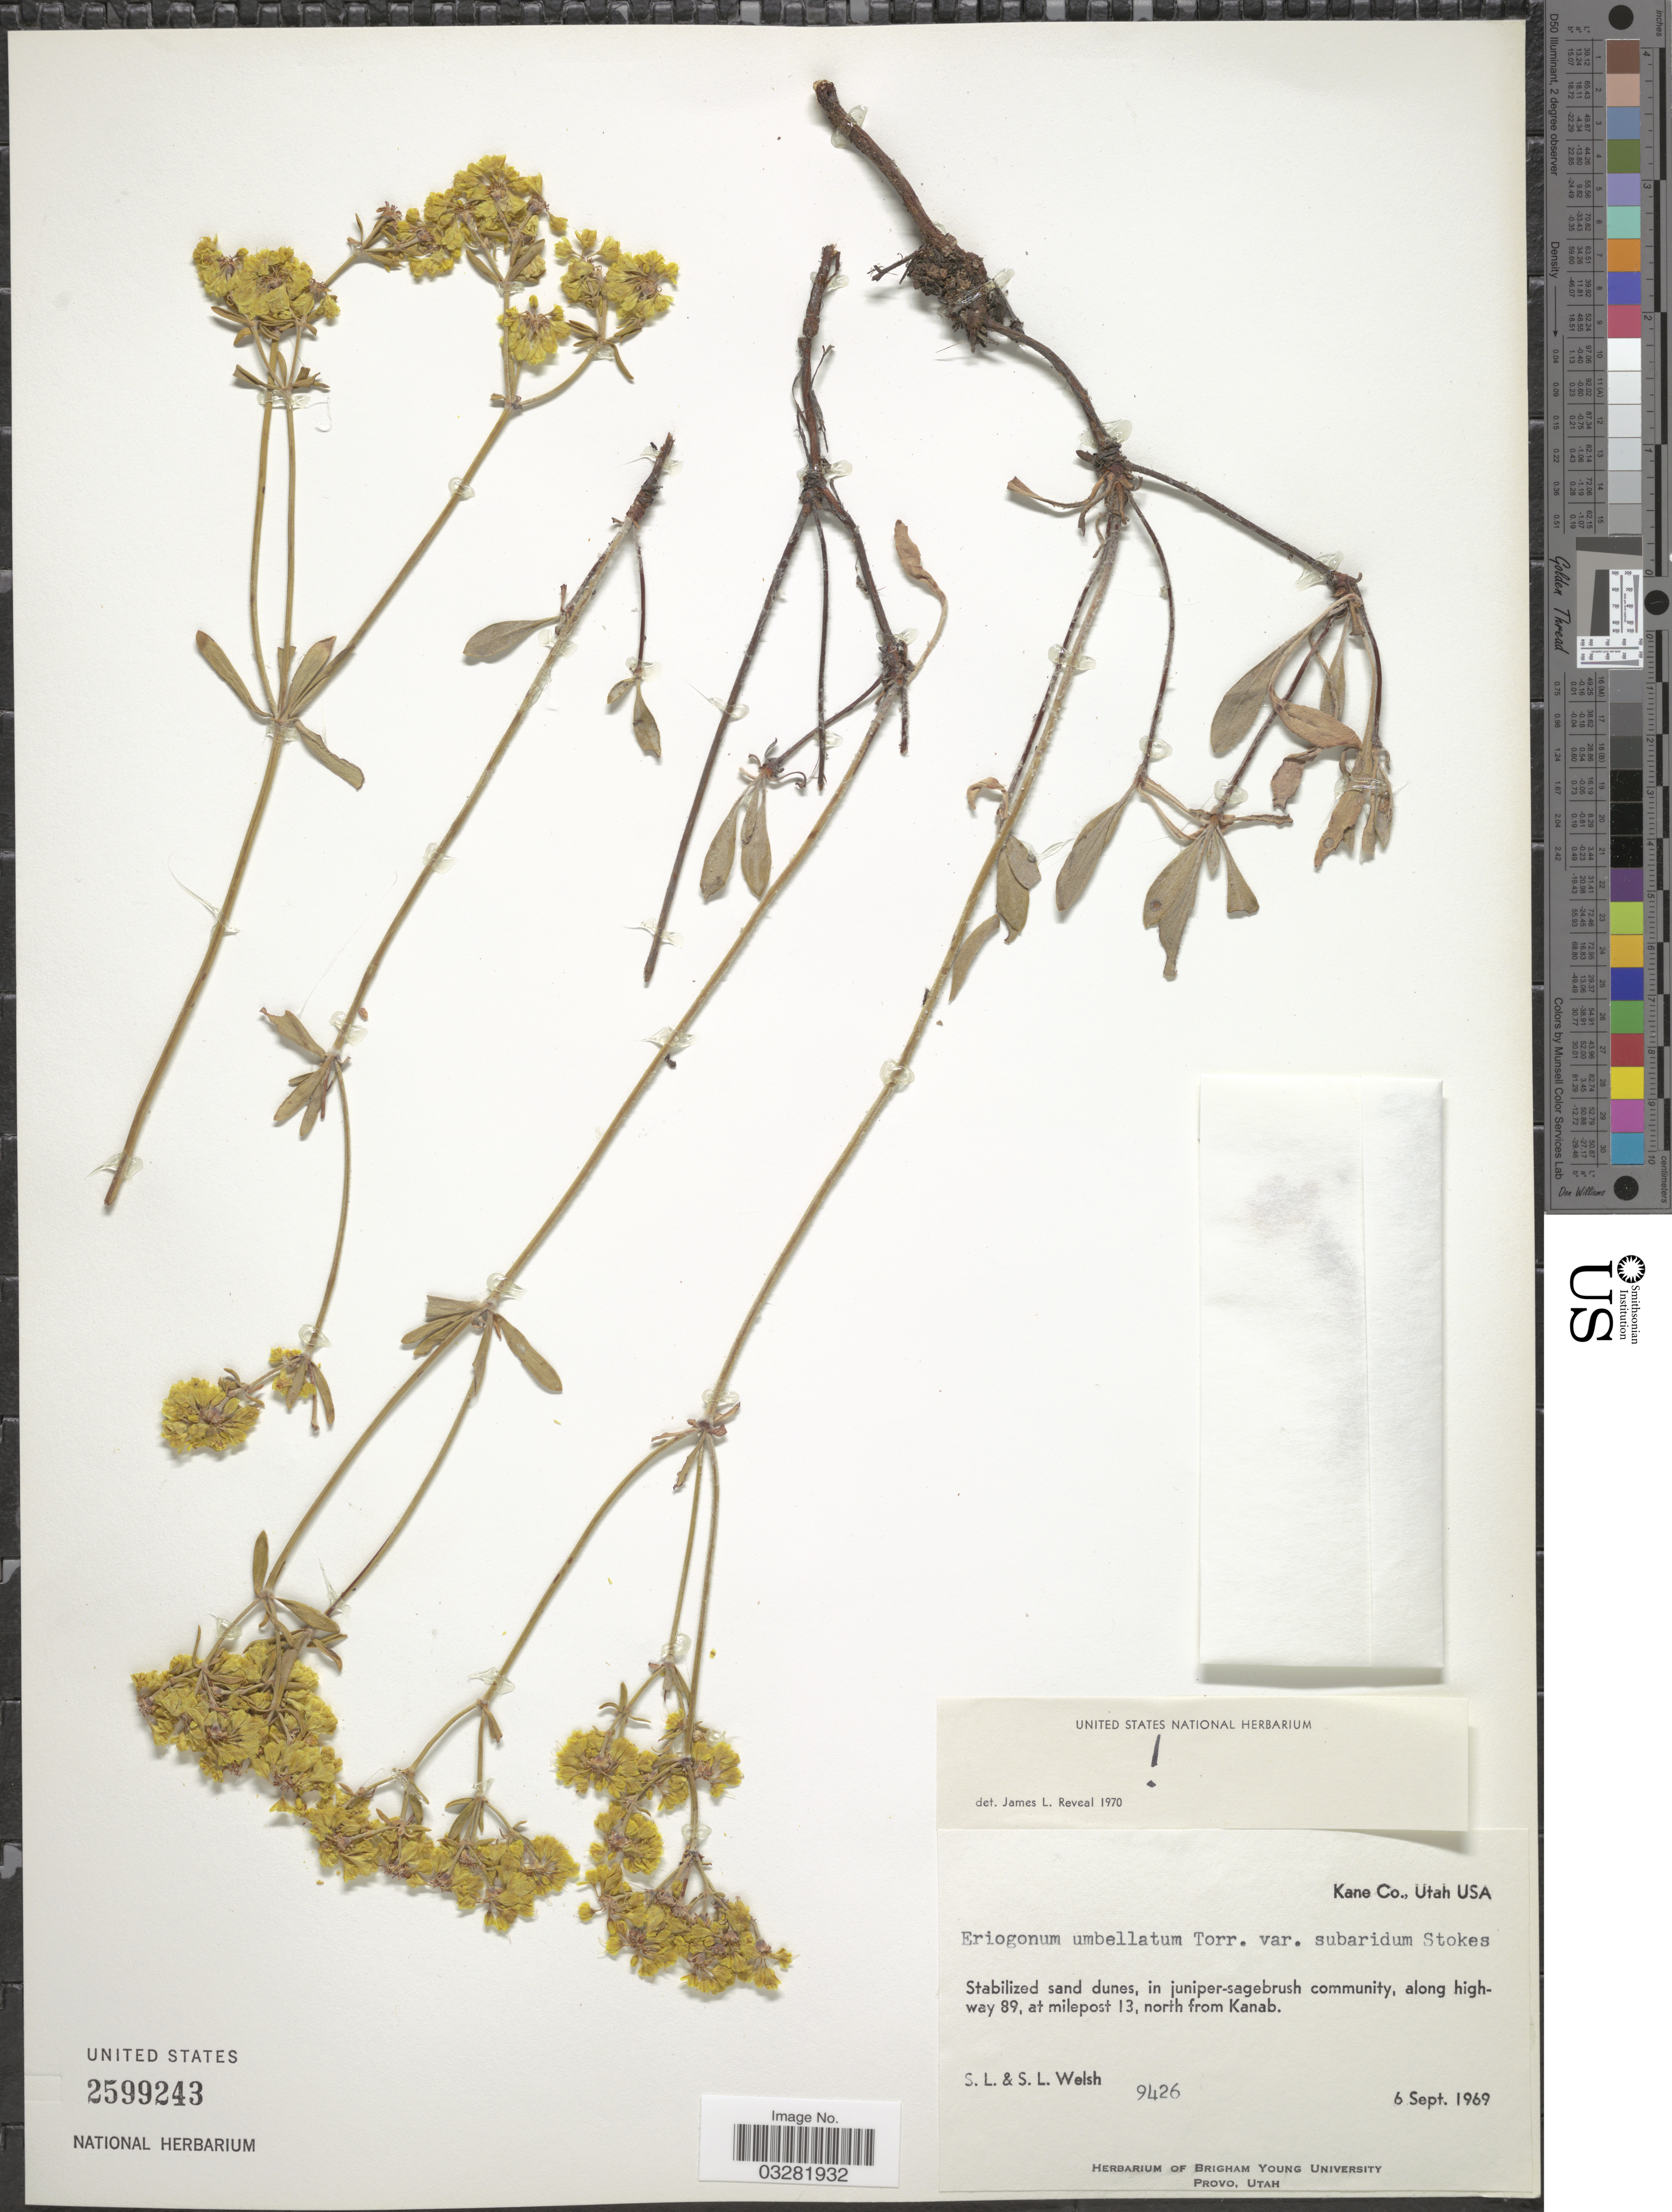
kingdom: Plantae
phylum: Tracheophyta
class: Magnoliopsida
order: Caryophyllales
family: Polygonaceae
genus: Eriogonum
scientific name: Eriogonum umbellatum var. subaridum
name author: S. Stokes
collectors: S. Welsh & S. Welsh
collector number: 9426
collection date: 1969-09-06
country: United States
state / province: Utah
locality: Kane Co. In juniper-sagebrush community, along high-way 89, at milepost 13, north from Kanab.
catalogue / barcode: US 2599243